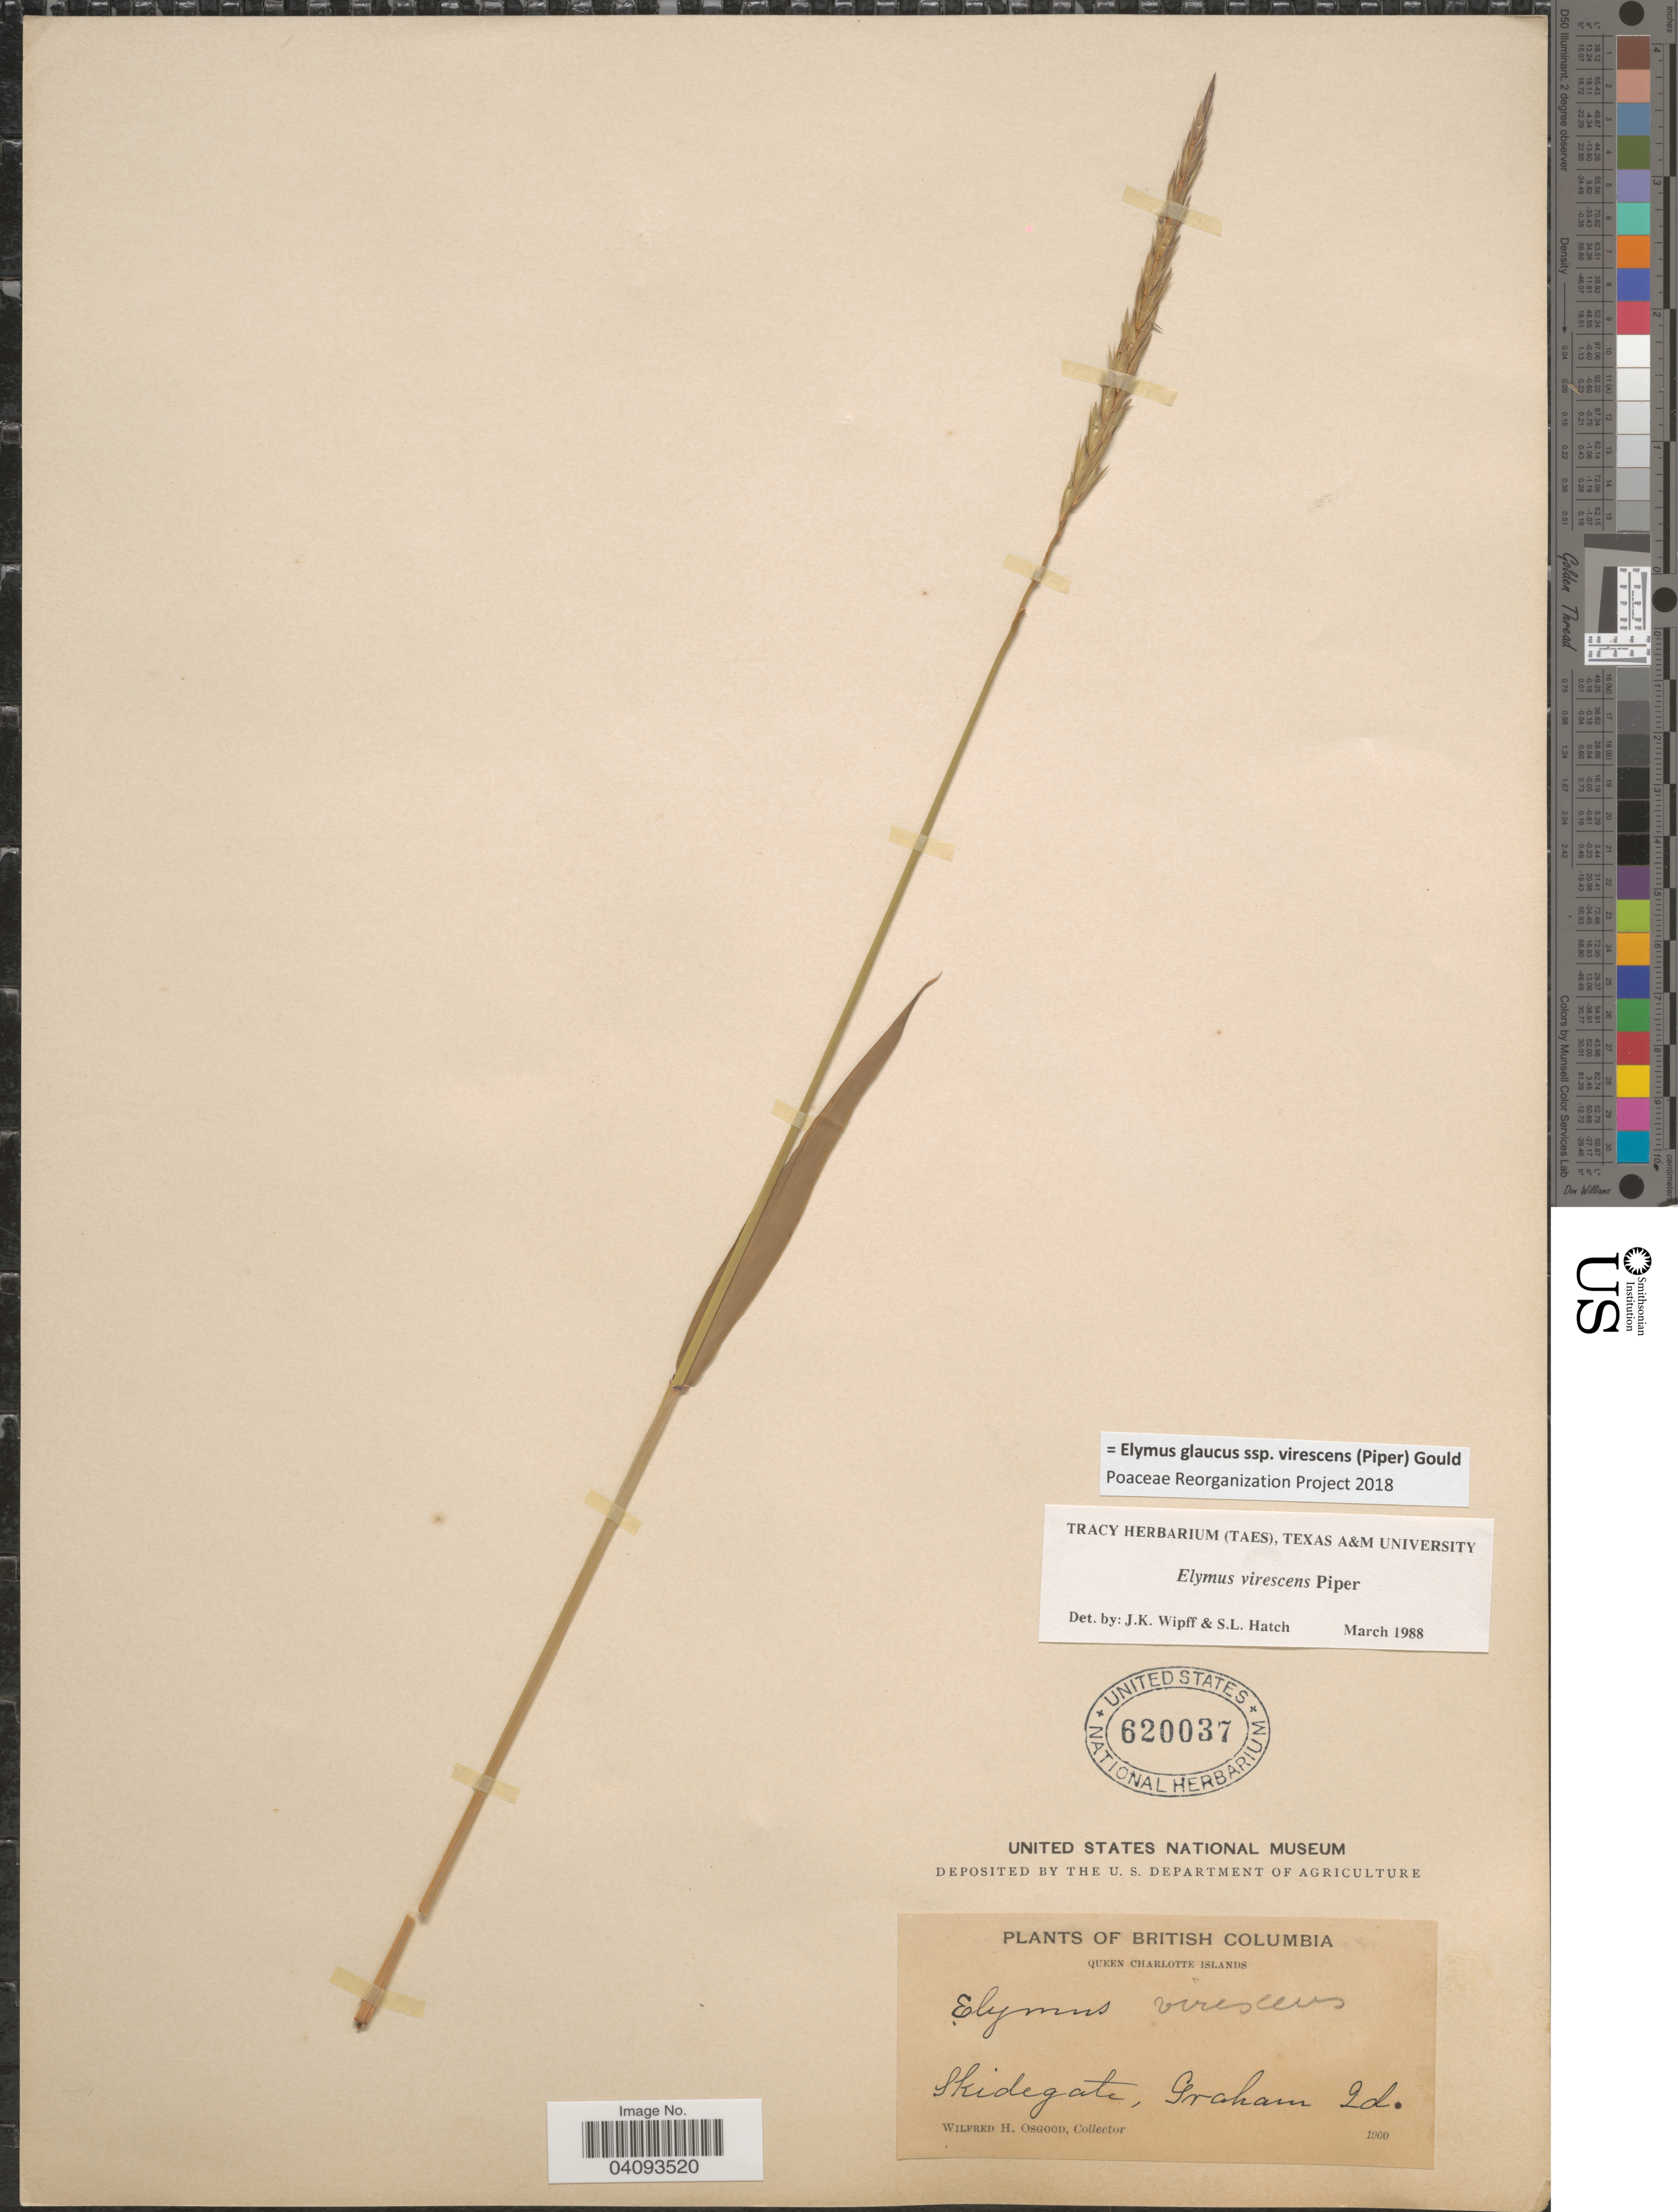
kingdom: Plantae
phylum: Tracheophyta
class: Liliopsida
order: Poales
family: Poaceae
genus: Elymus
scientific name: Elymus glaucus subsp. virescens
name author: (Piper) Gould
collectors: W. Osgood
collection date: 1900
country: Canada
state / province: British Columbia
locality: Queen Charlotte Islands. Skidegate, Graham Id.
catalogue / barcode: US 620037